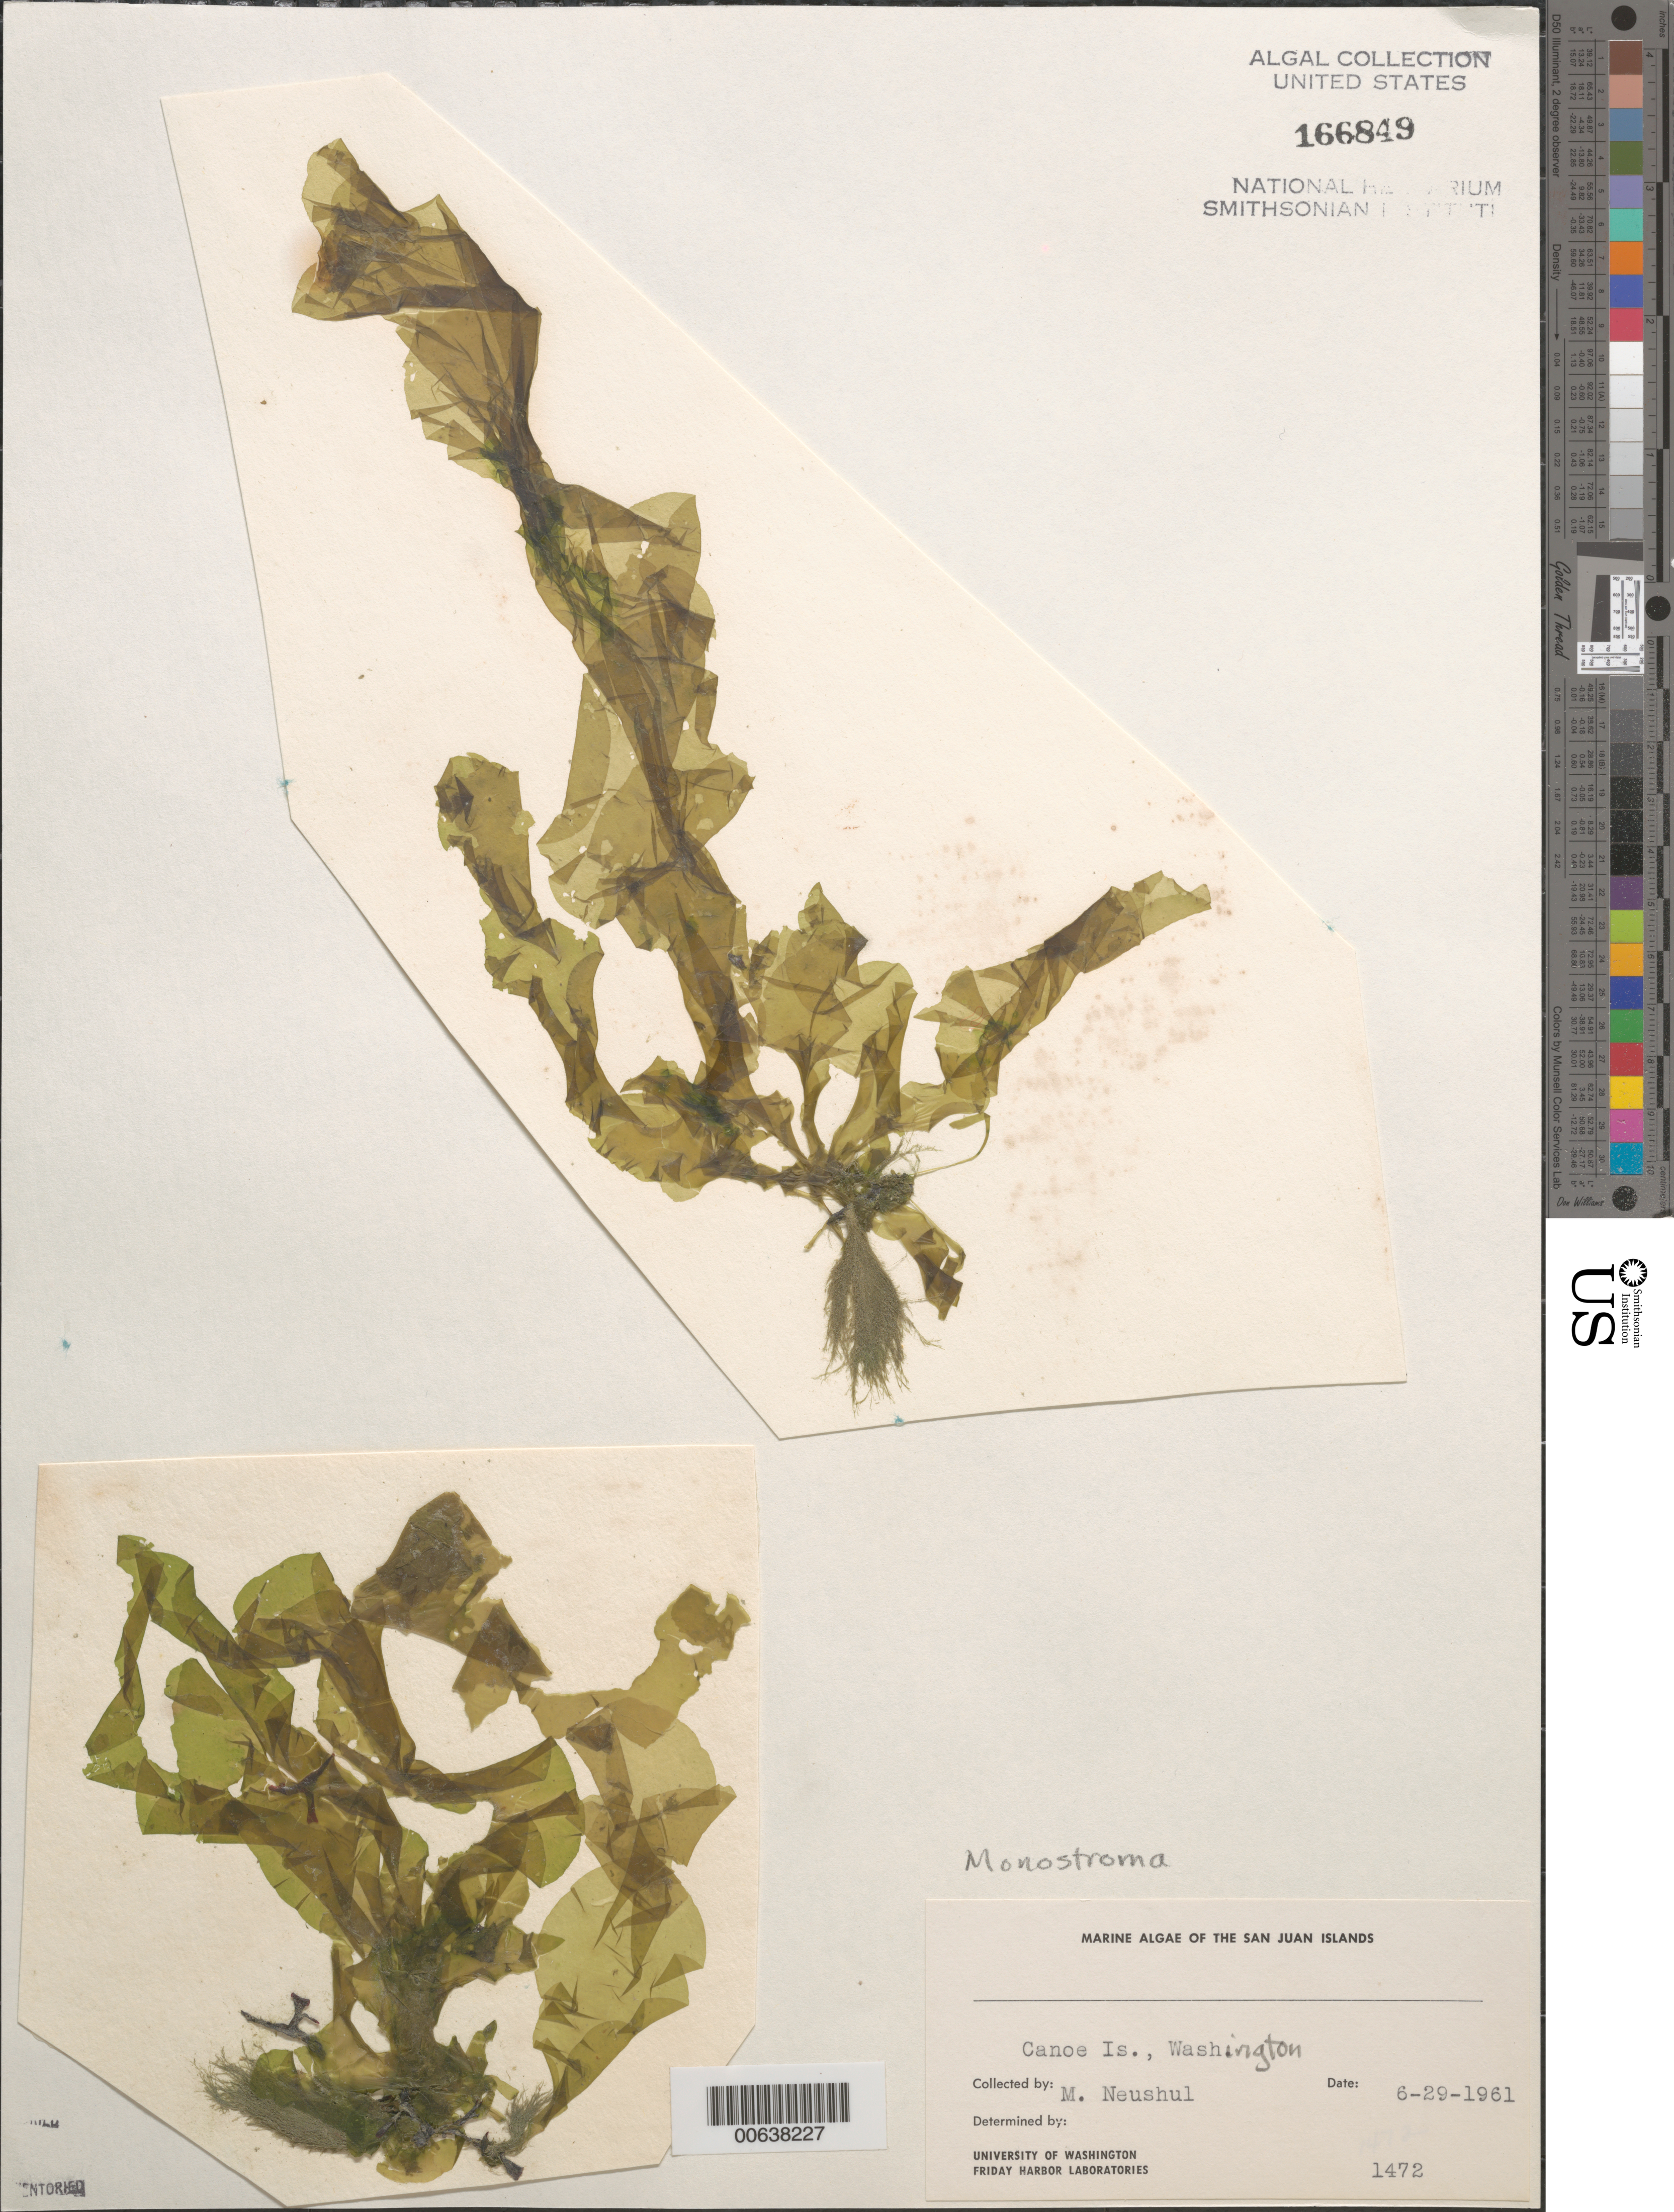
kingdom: Plantae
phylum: Chlorophyta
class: Ulvophyceae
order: Ulvales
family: Monostromataceae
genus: Monostroma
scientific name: Monostroma sp.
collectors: M. Neushul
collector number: Neushul 1472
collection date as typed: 29 Jun 1961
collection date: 1961-06-29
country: United States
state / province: Washington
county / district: San Juan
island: Canoe Island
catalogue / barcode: US 166849